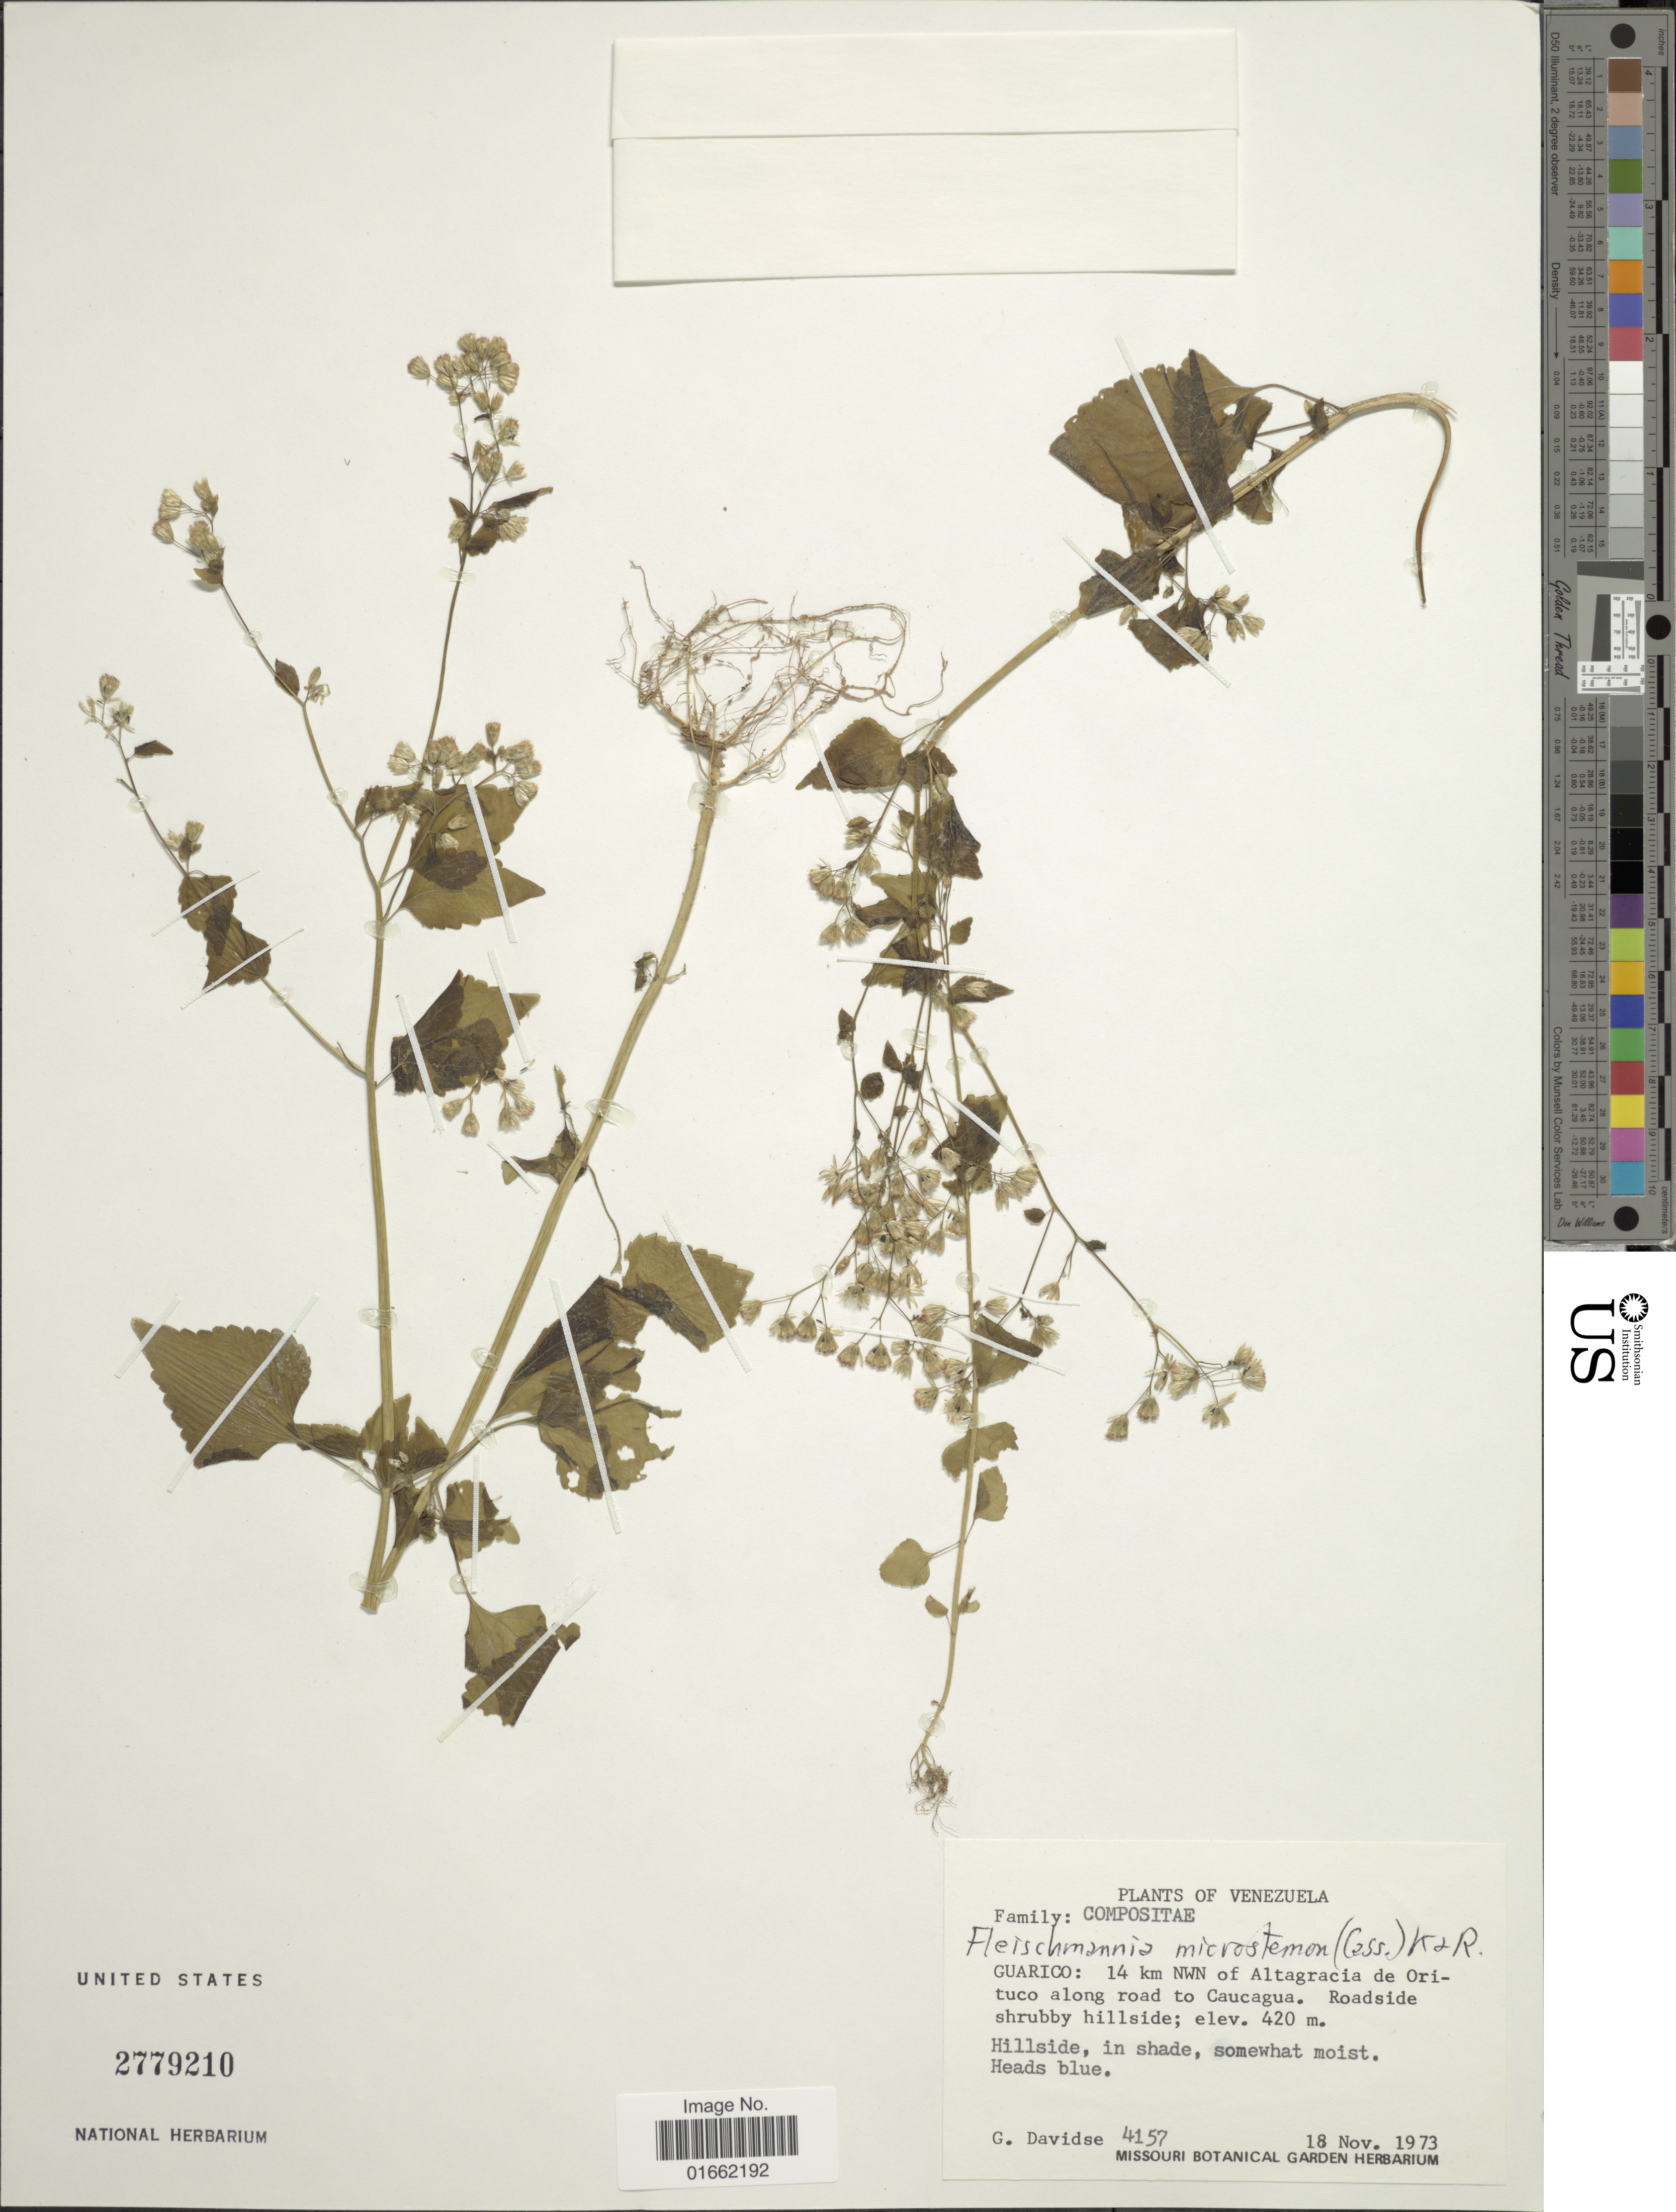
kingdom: Plantae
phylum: Tracheophyta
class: Magnoliopsida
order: Asterales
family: Asteraceae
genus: Fleischmannia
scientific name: Fleischmannia microstemon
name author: (Cass.) R.M. King & H. Rob.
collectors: G. Davidse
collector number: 4157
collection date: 1973-11-18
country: Venezuela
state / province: Guárico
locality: Guarico: 14 km NWN of Altagracia de Orituco along road to Caucagua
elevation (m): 420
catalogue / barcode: US 2779210